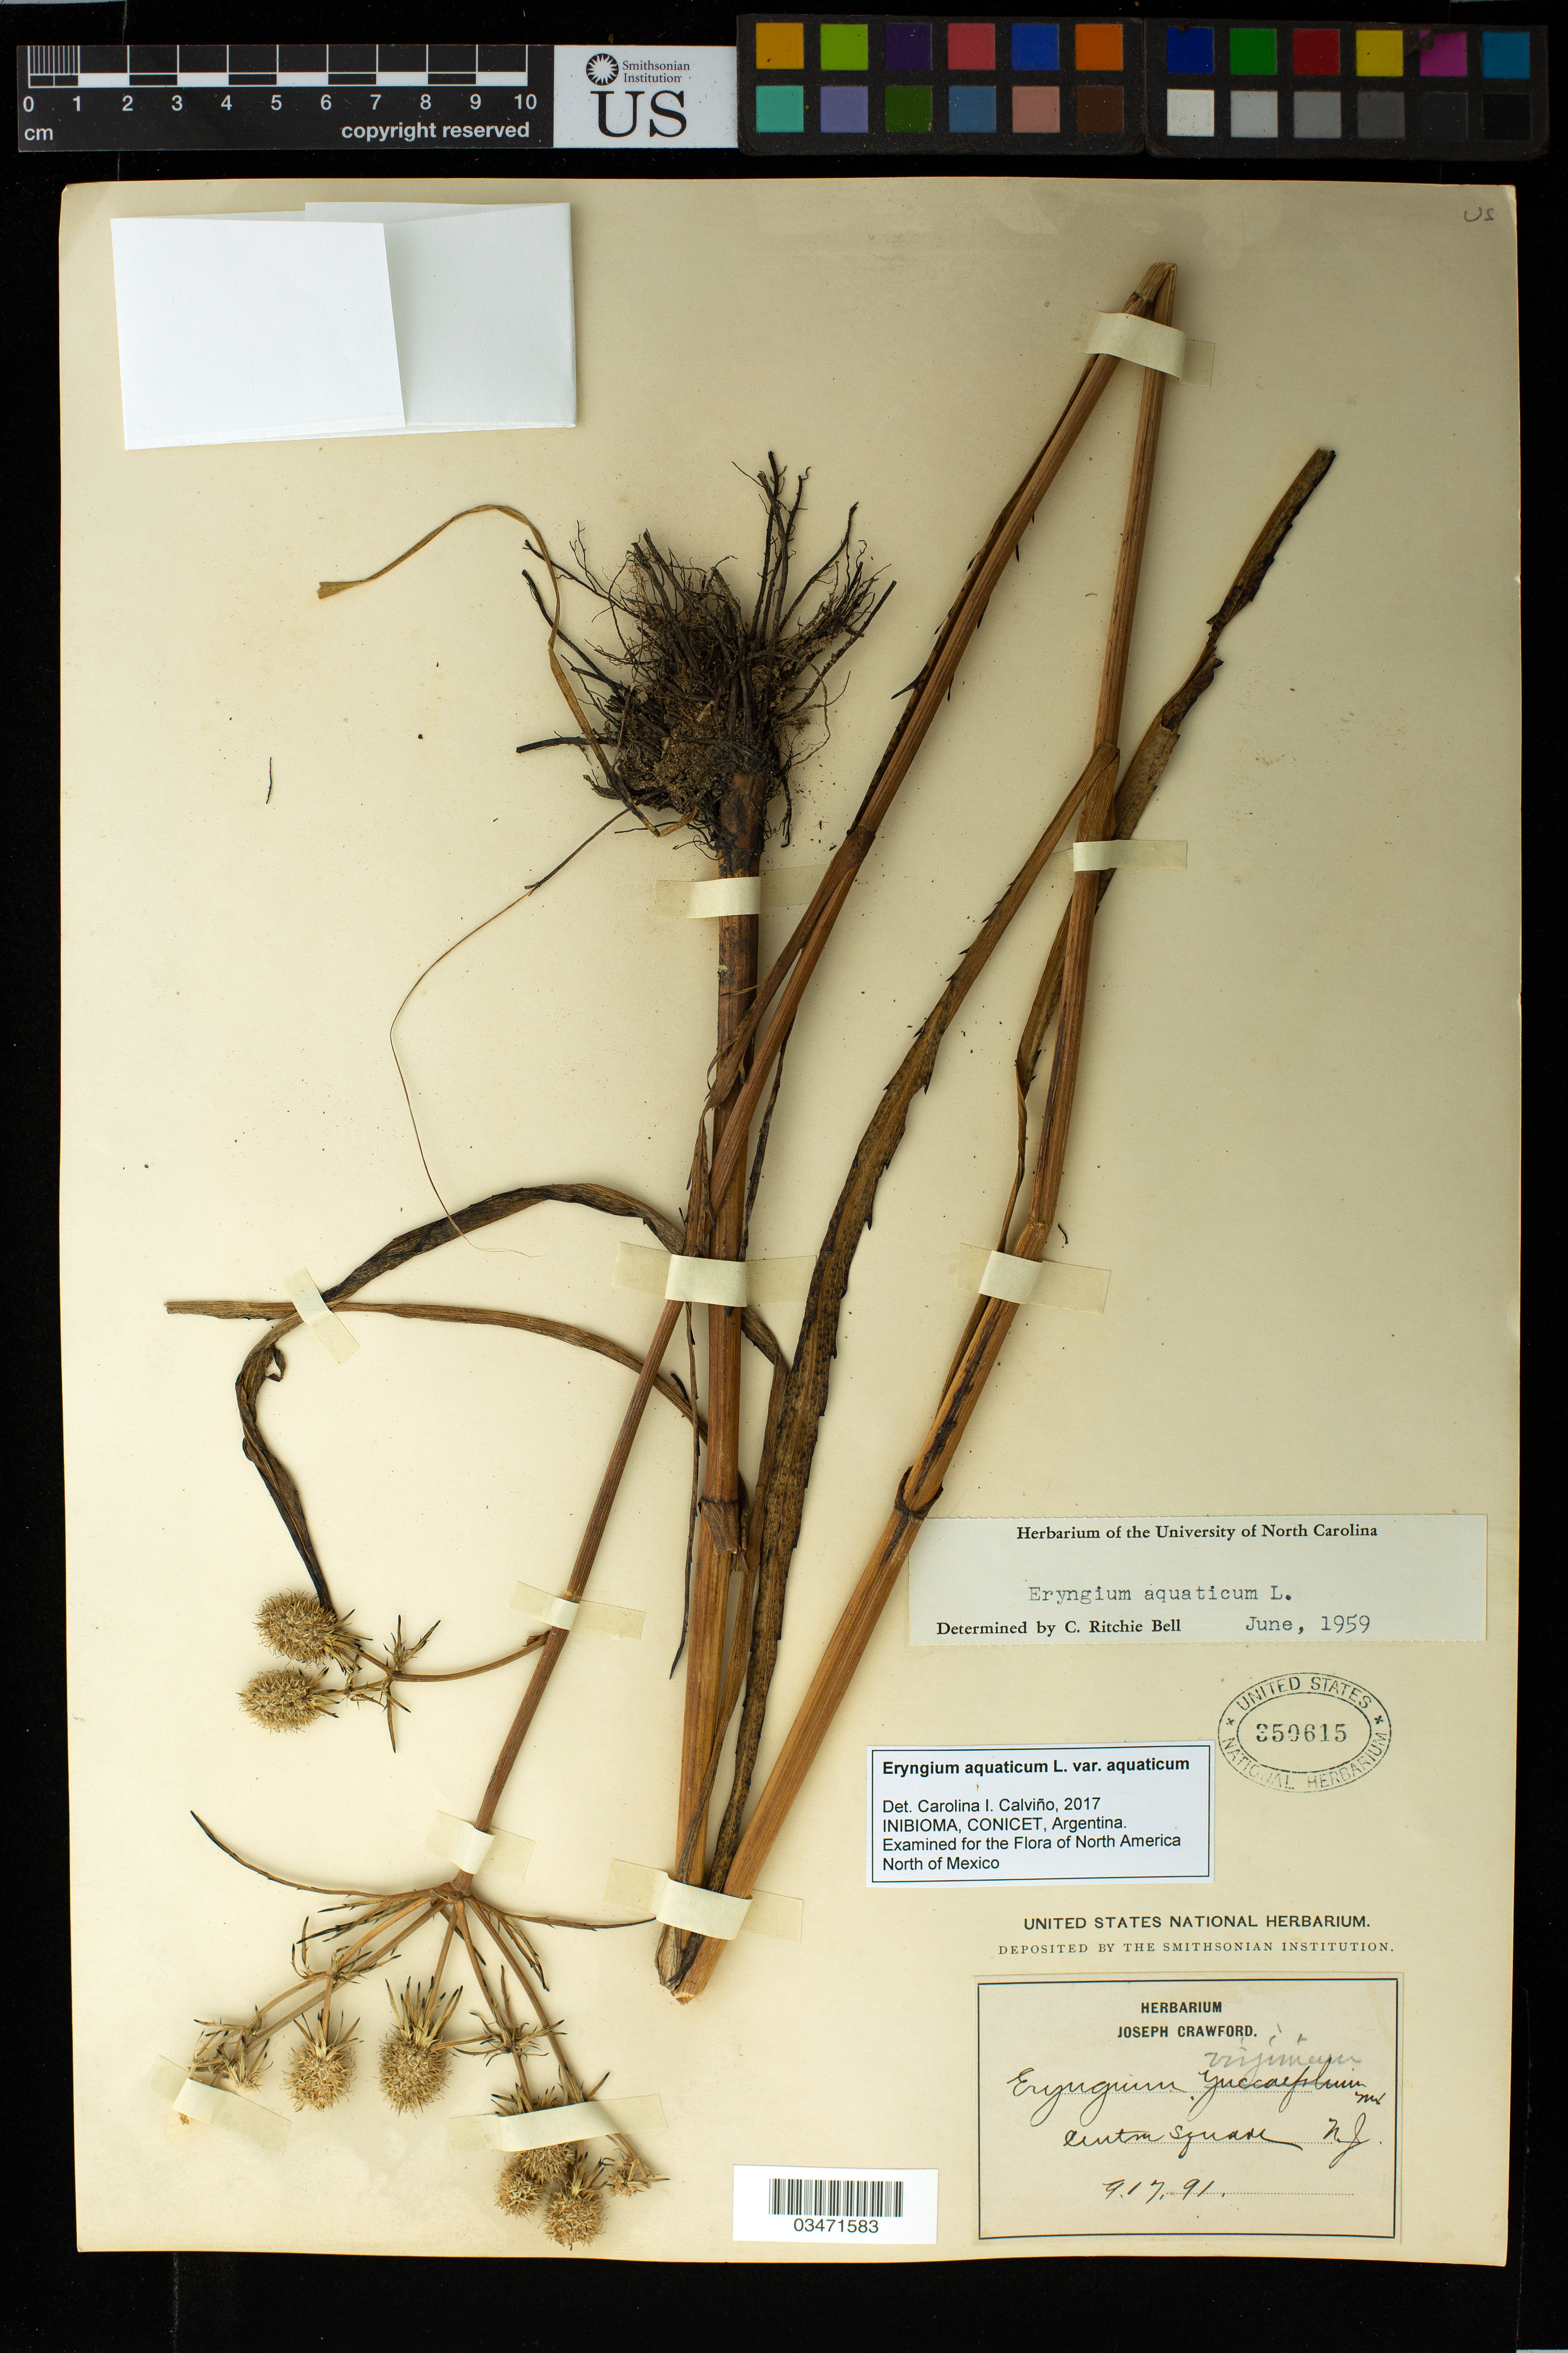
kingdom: Plantae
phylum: Tracheophyta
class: Magnoliopsida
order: Apiales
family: Apiaceae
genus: Eryngium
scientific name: Eryngium aquaticum var. aquaticum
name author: L.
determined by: Calviño, C. I.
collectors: J. Crawford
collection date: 1891-09-17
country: United States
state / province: New Jersey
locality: Centrum [?] Square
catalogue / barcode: US 350615